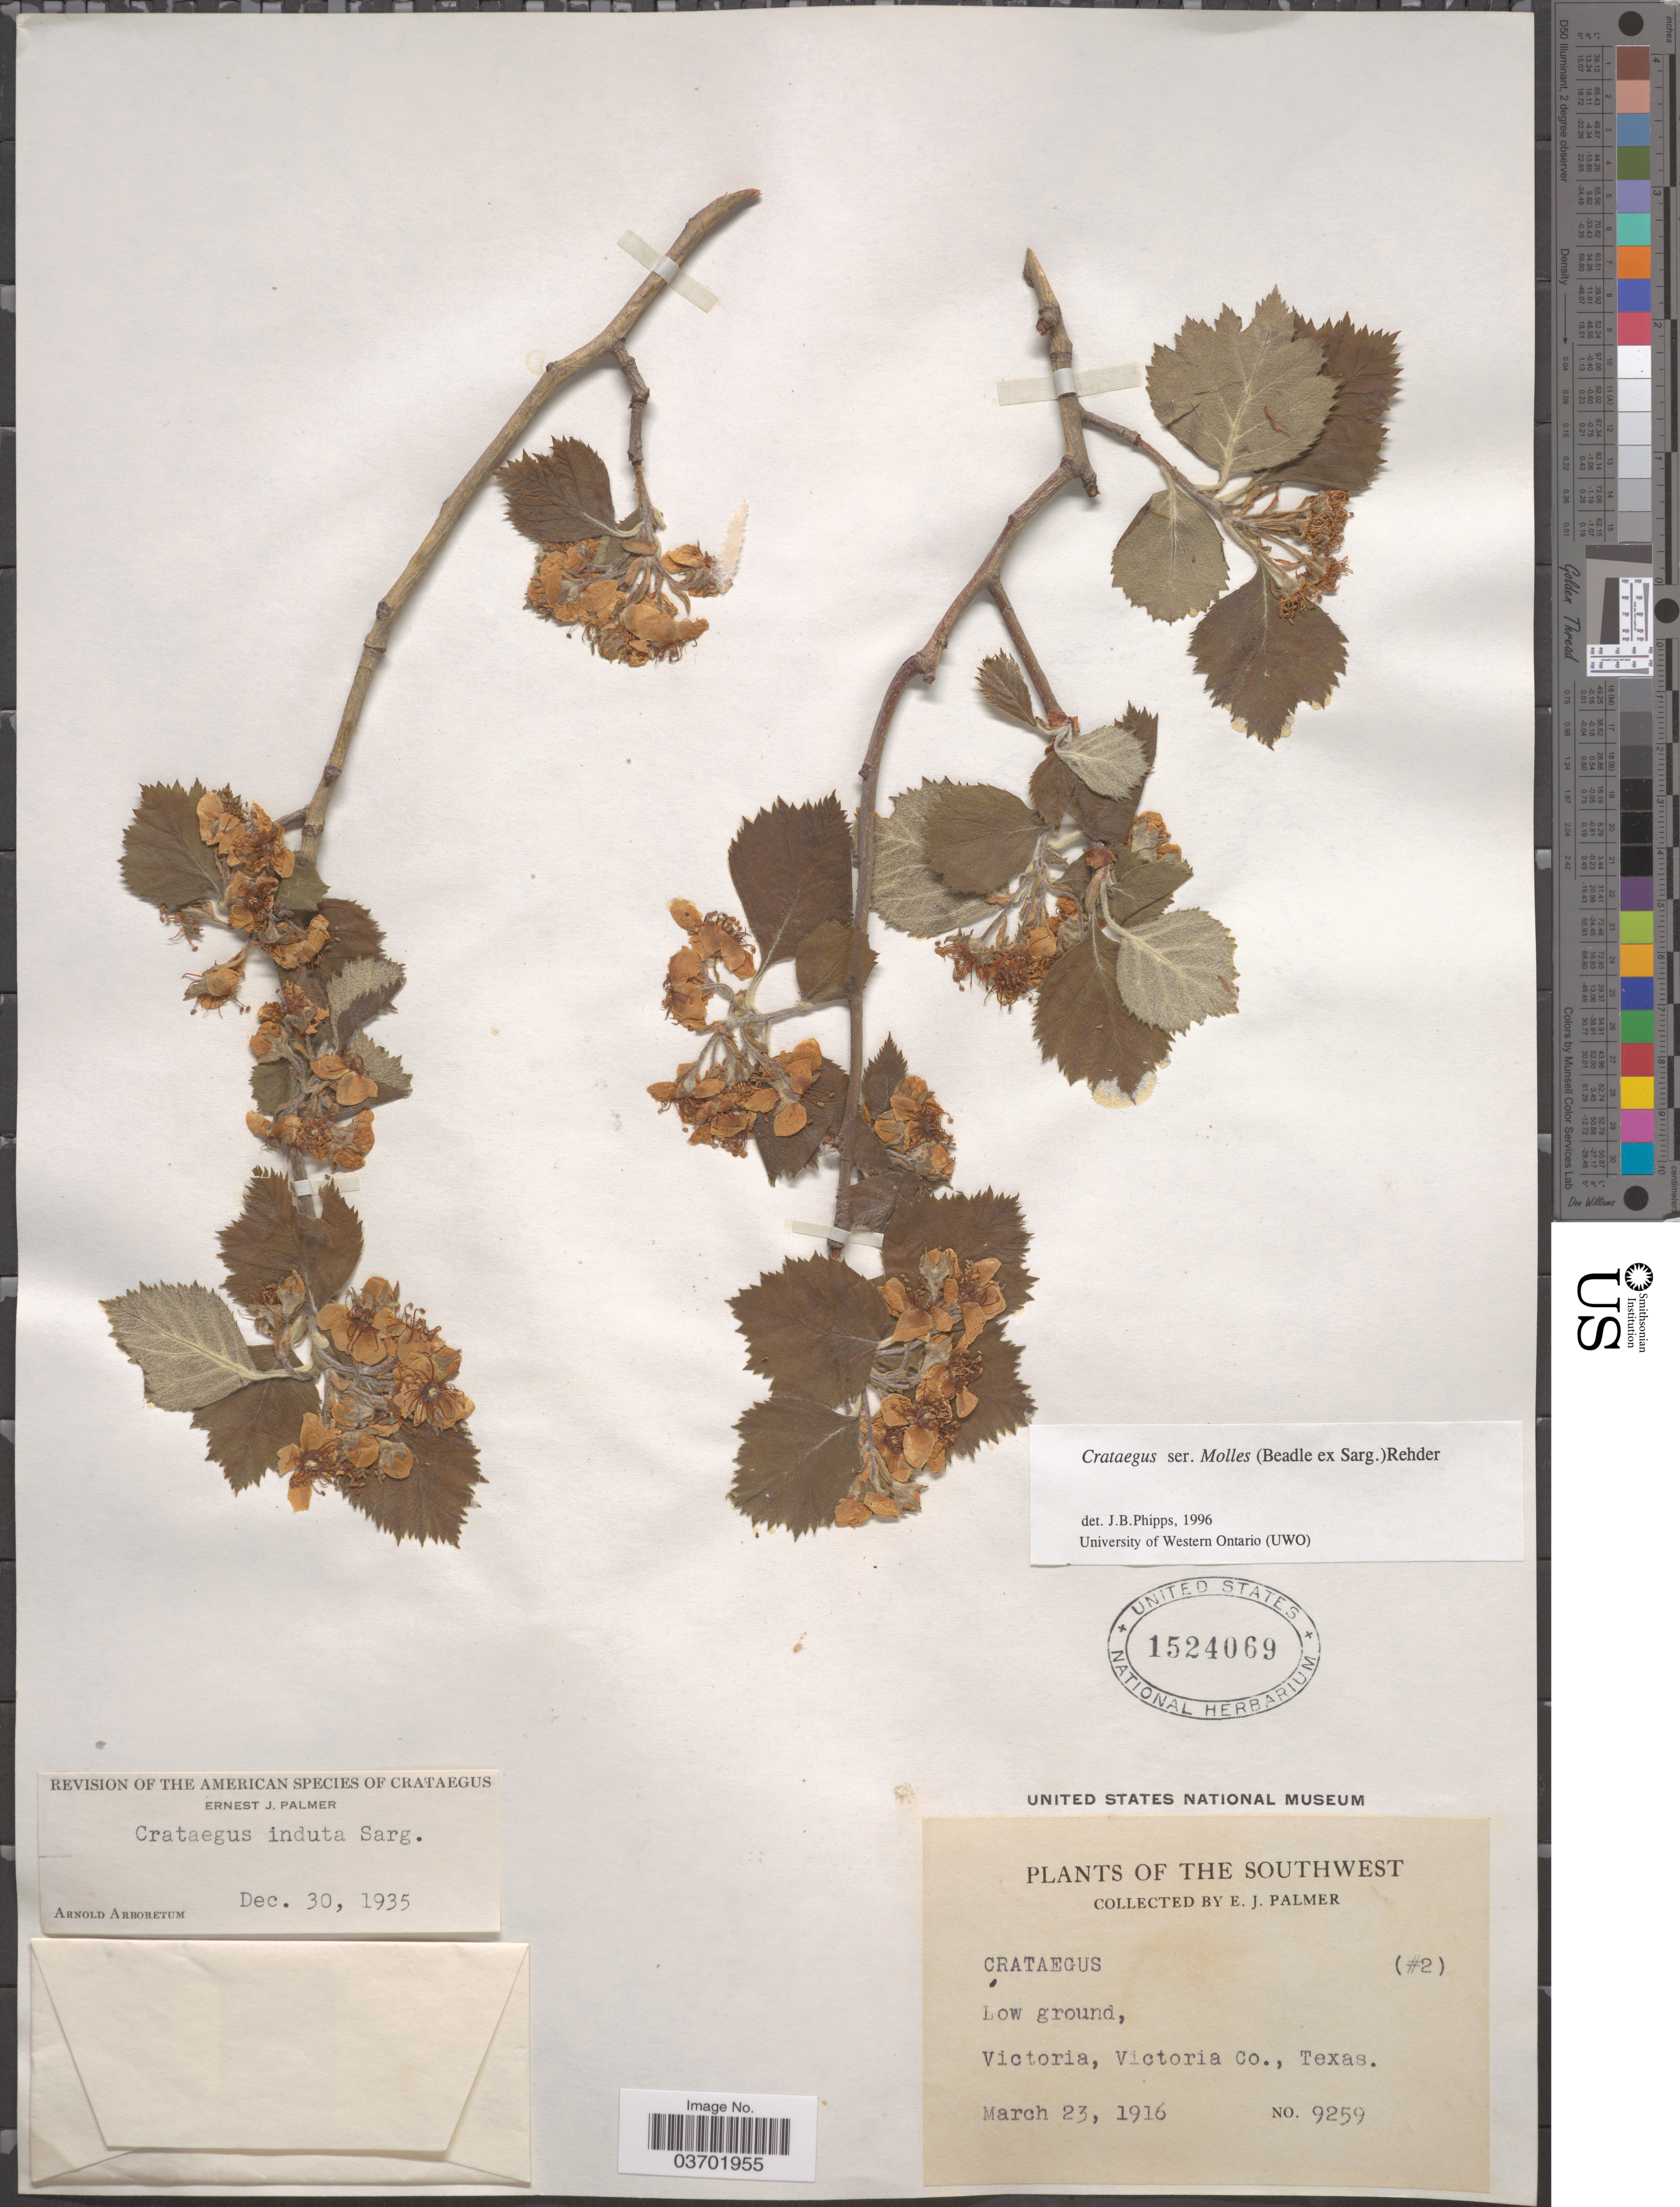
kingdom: Plantae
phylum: Tracheophyta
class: Magnoliopsida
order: Rosales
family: Rosaceae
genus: Crataegus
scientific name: Crataegus texana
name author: Buckley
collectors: E. J. Palmer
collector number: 9259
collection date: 1916-03-23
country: United States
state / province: Texas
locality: Southwest. Victoria, Victoria Co.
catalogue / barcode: US 1524069